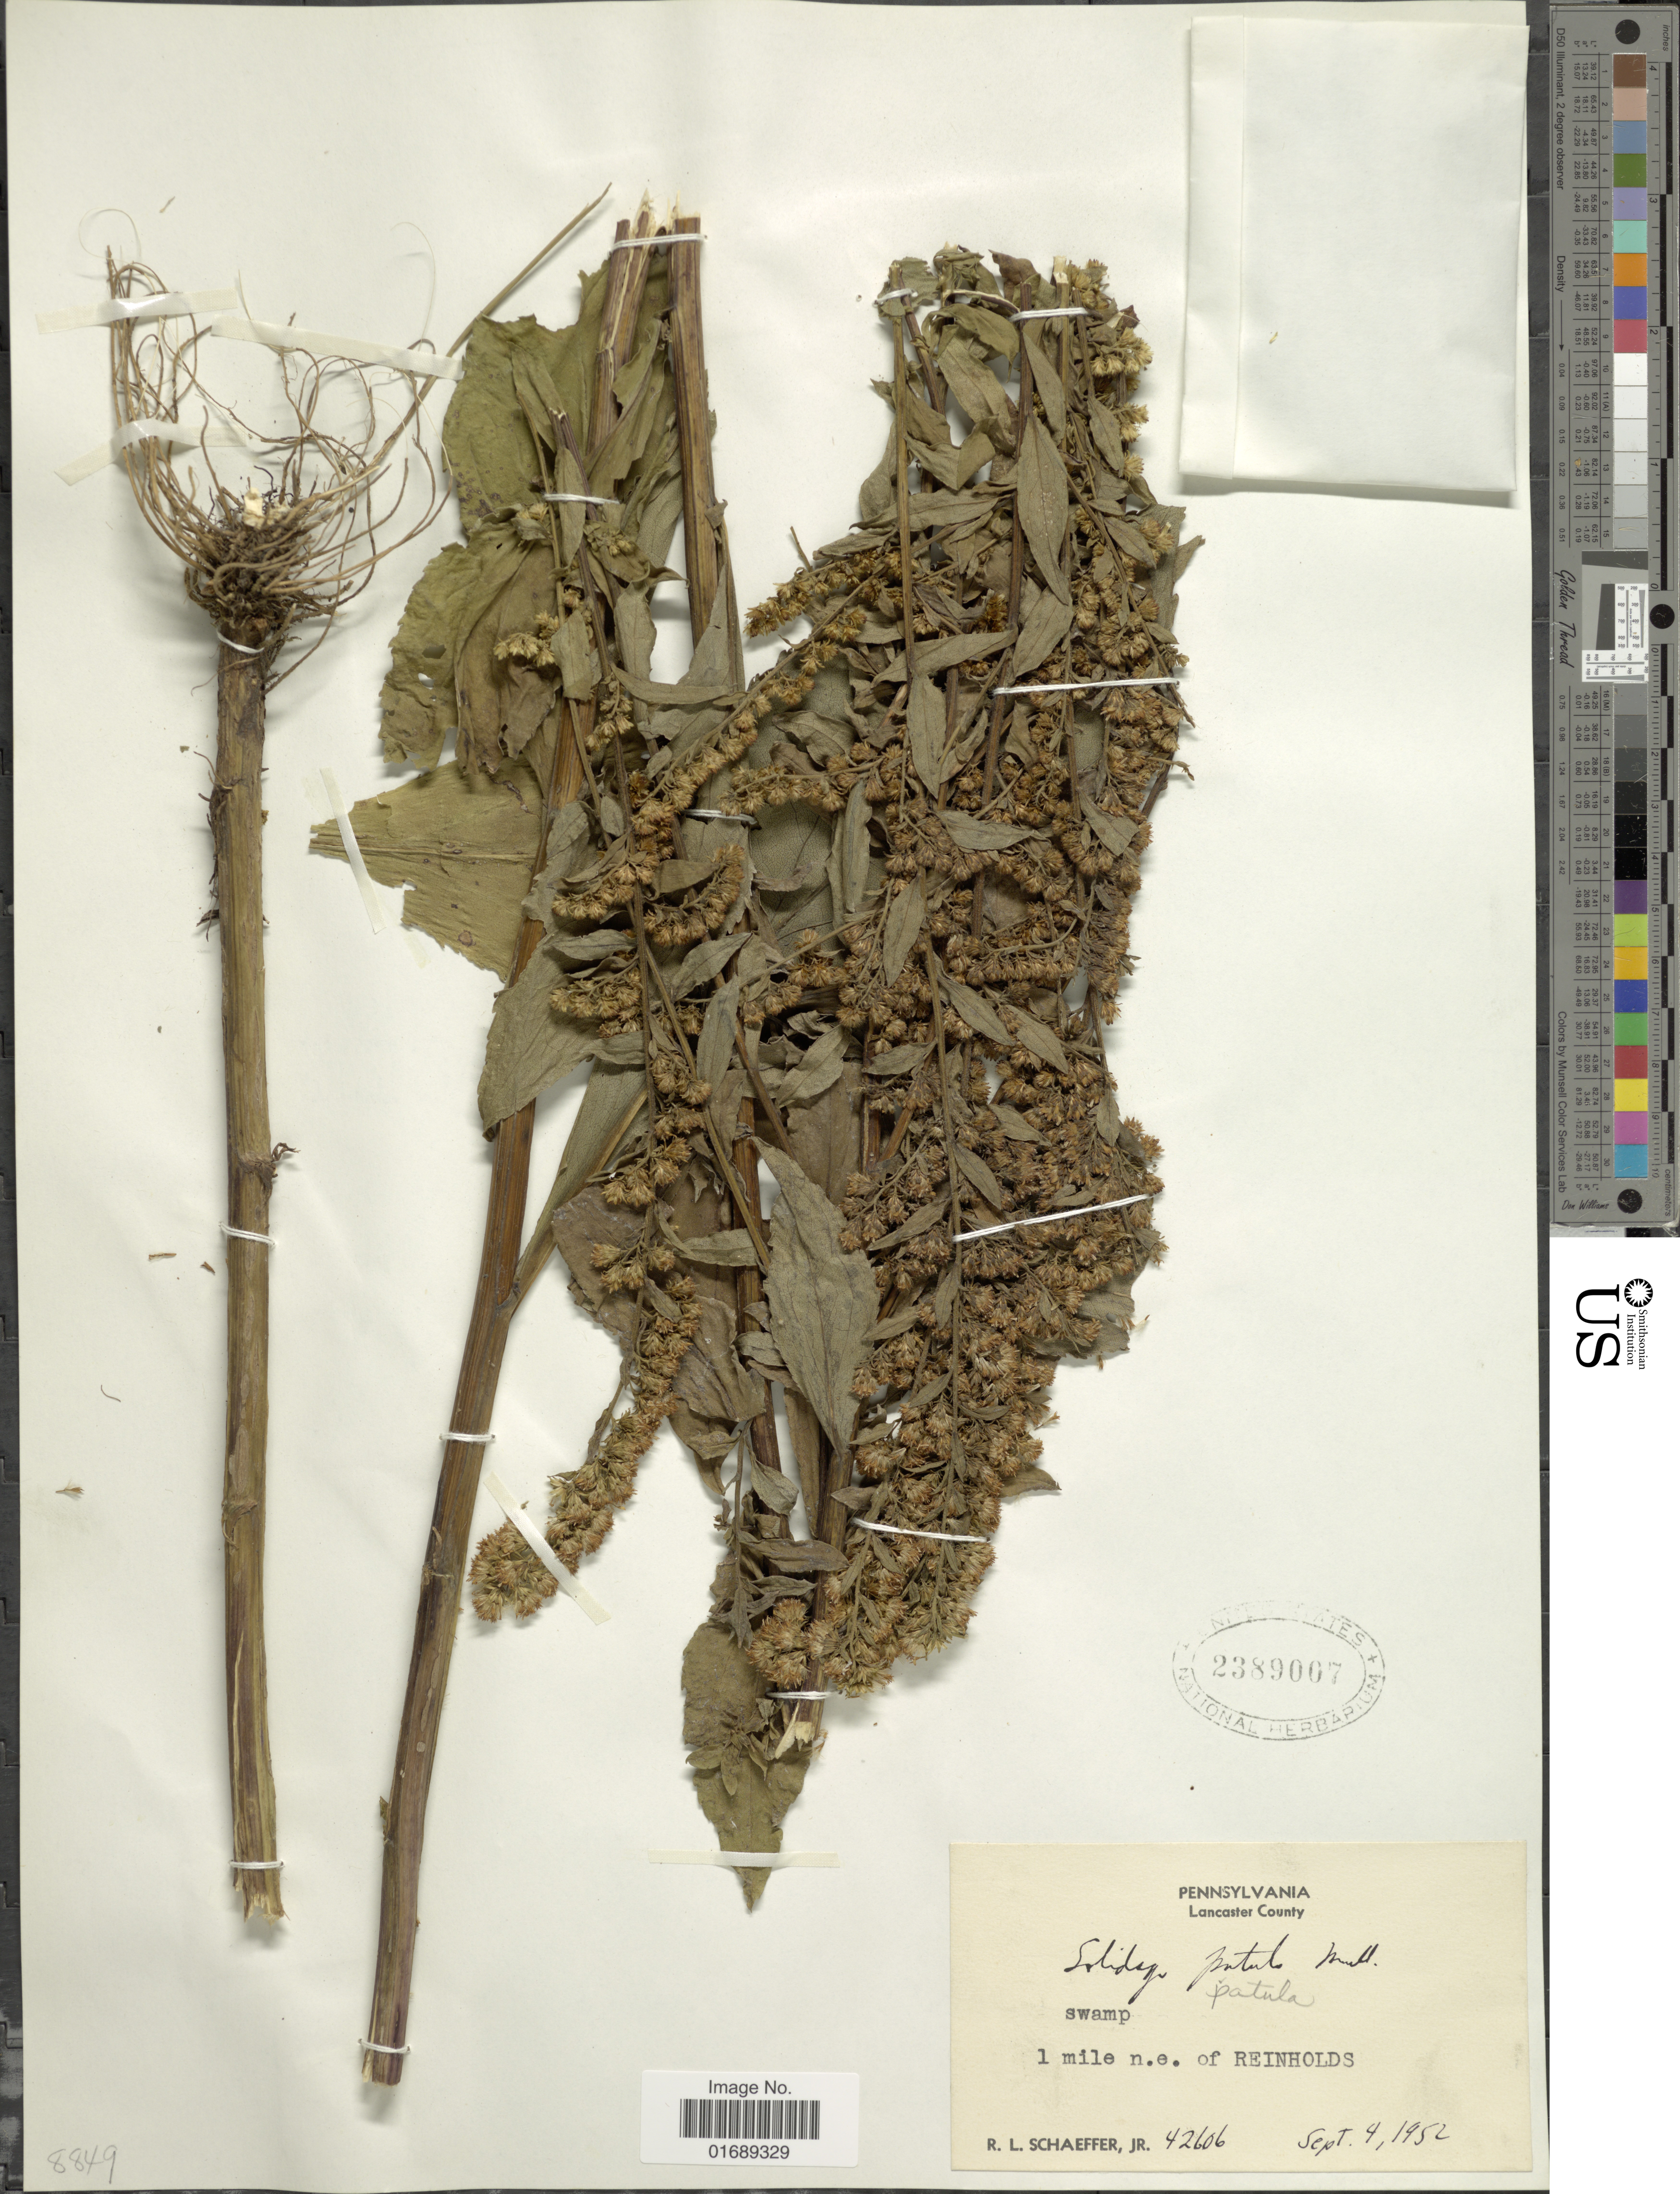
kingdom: Plantae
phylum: Tracheophyta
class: Magnoliopsida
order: Asterales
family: Asteraceae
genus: Solidago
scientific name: Solidago patula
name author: Muhl. ex Willd.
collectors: R. L. Schaeffer Jr.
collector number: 42606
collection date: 1952-09-04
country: United States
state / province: Pennsylvania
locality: Lancaster County, 1 mile n.e. of Reinholds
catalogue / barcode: US 2389007